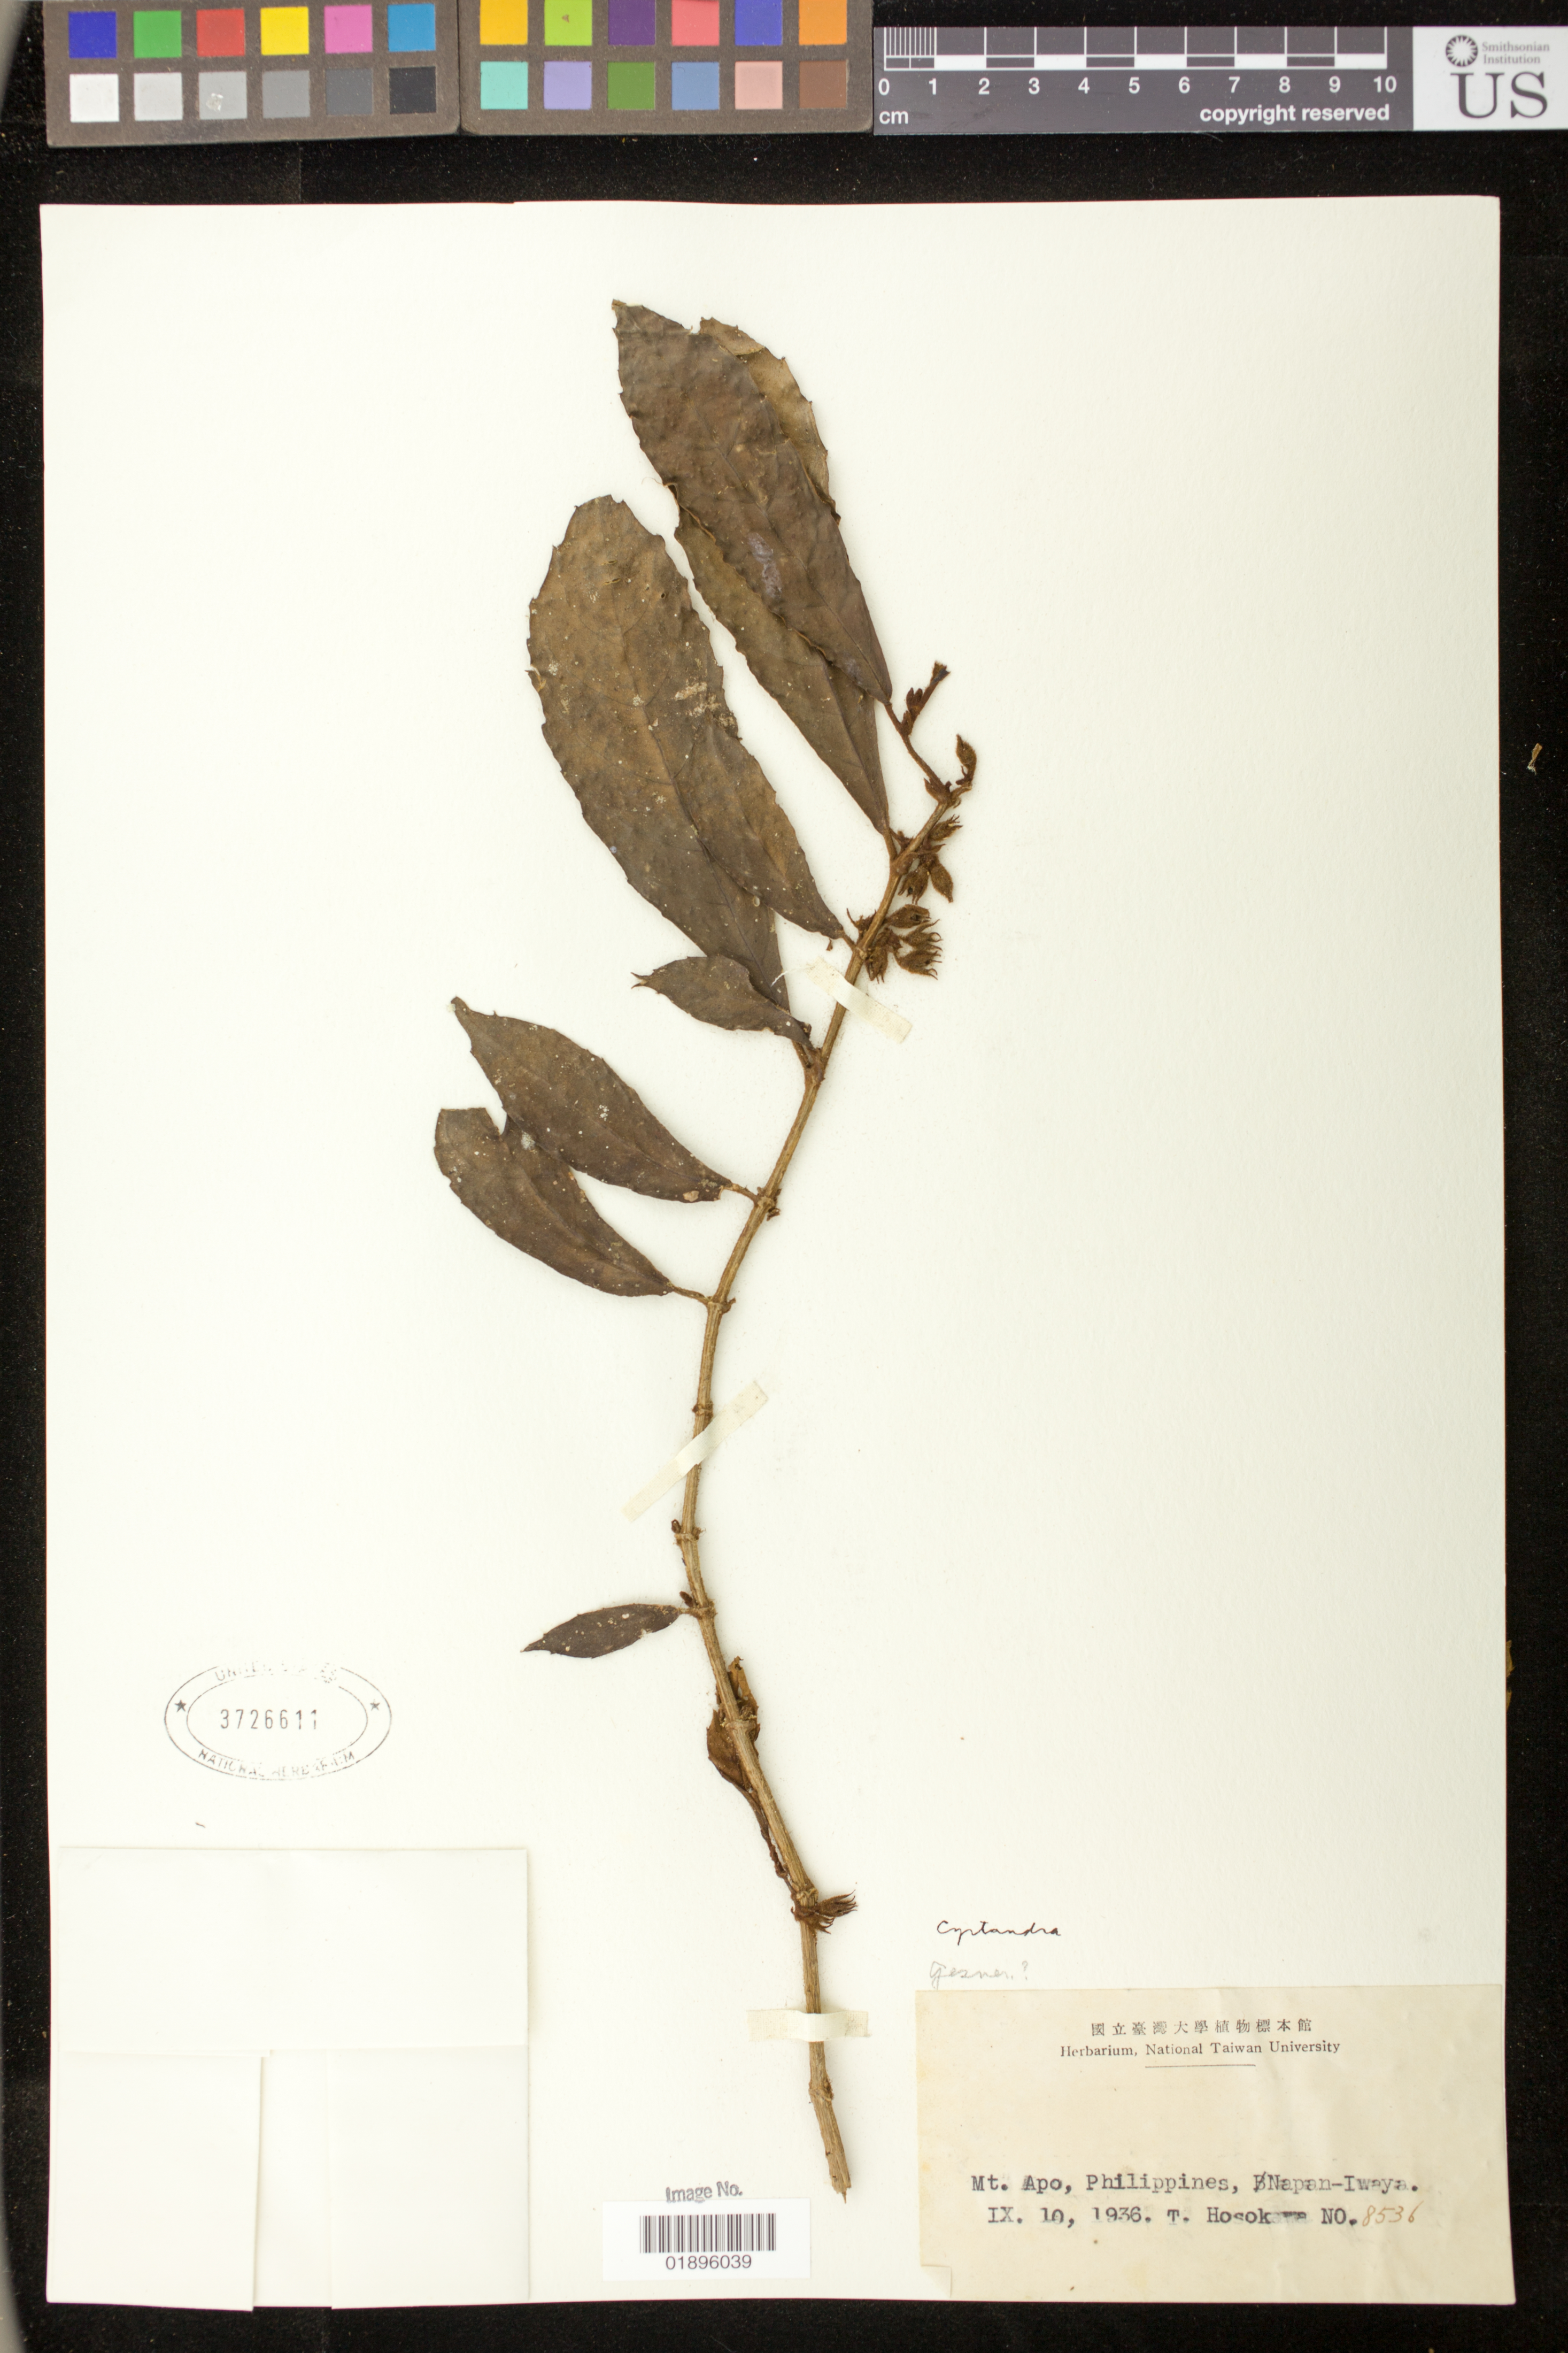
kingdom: Plantae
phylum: Tracheophyta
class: Magnoliopsida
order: Lamiales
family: Gesneriaceae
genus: Cyrtandra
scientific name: Cyrtandra sp.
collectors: T. Hosokawa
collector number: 8536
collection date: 1936-09-10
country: Philippines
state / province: Davao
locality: Mt. Apo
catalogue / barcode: US 3726611